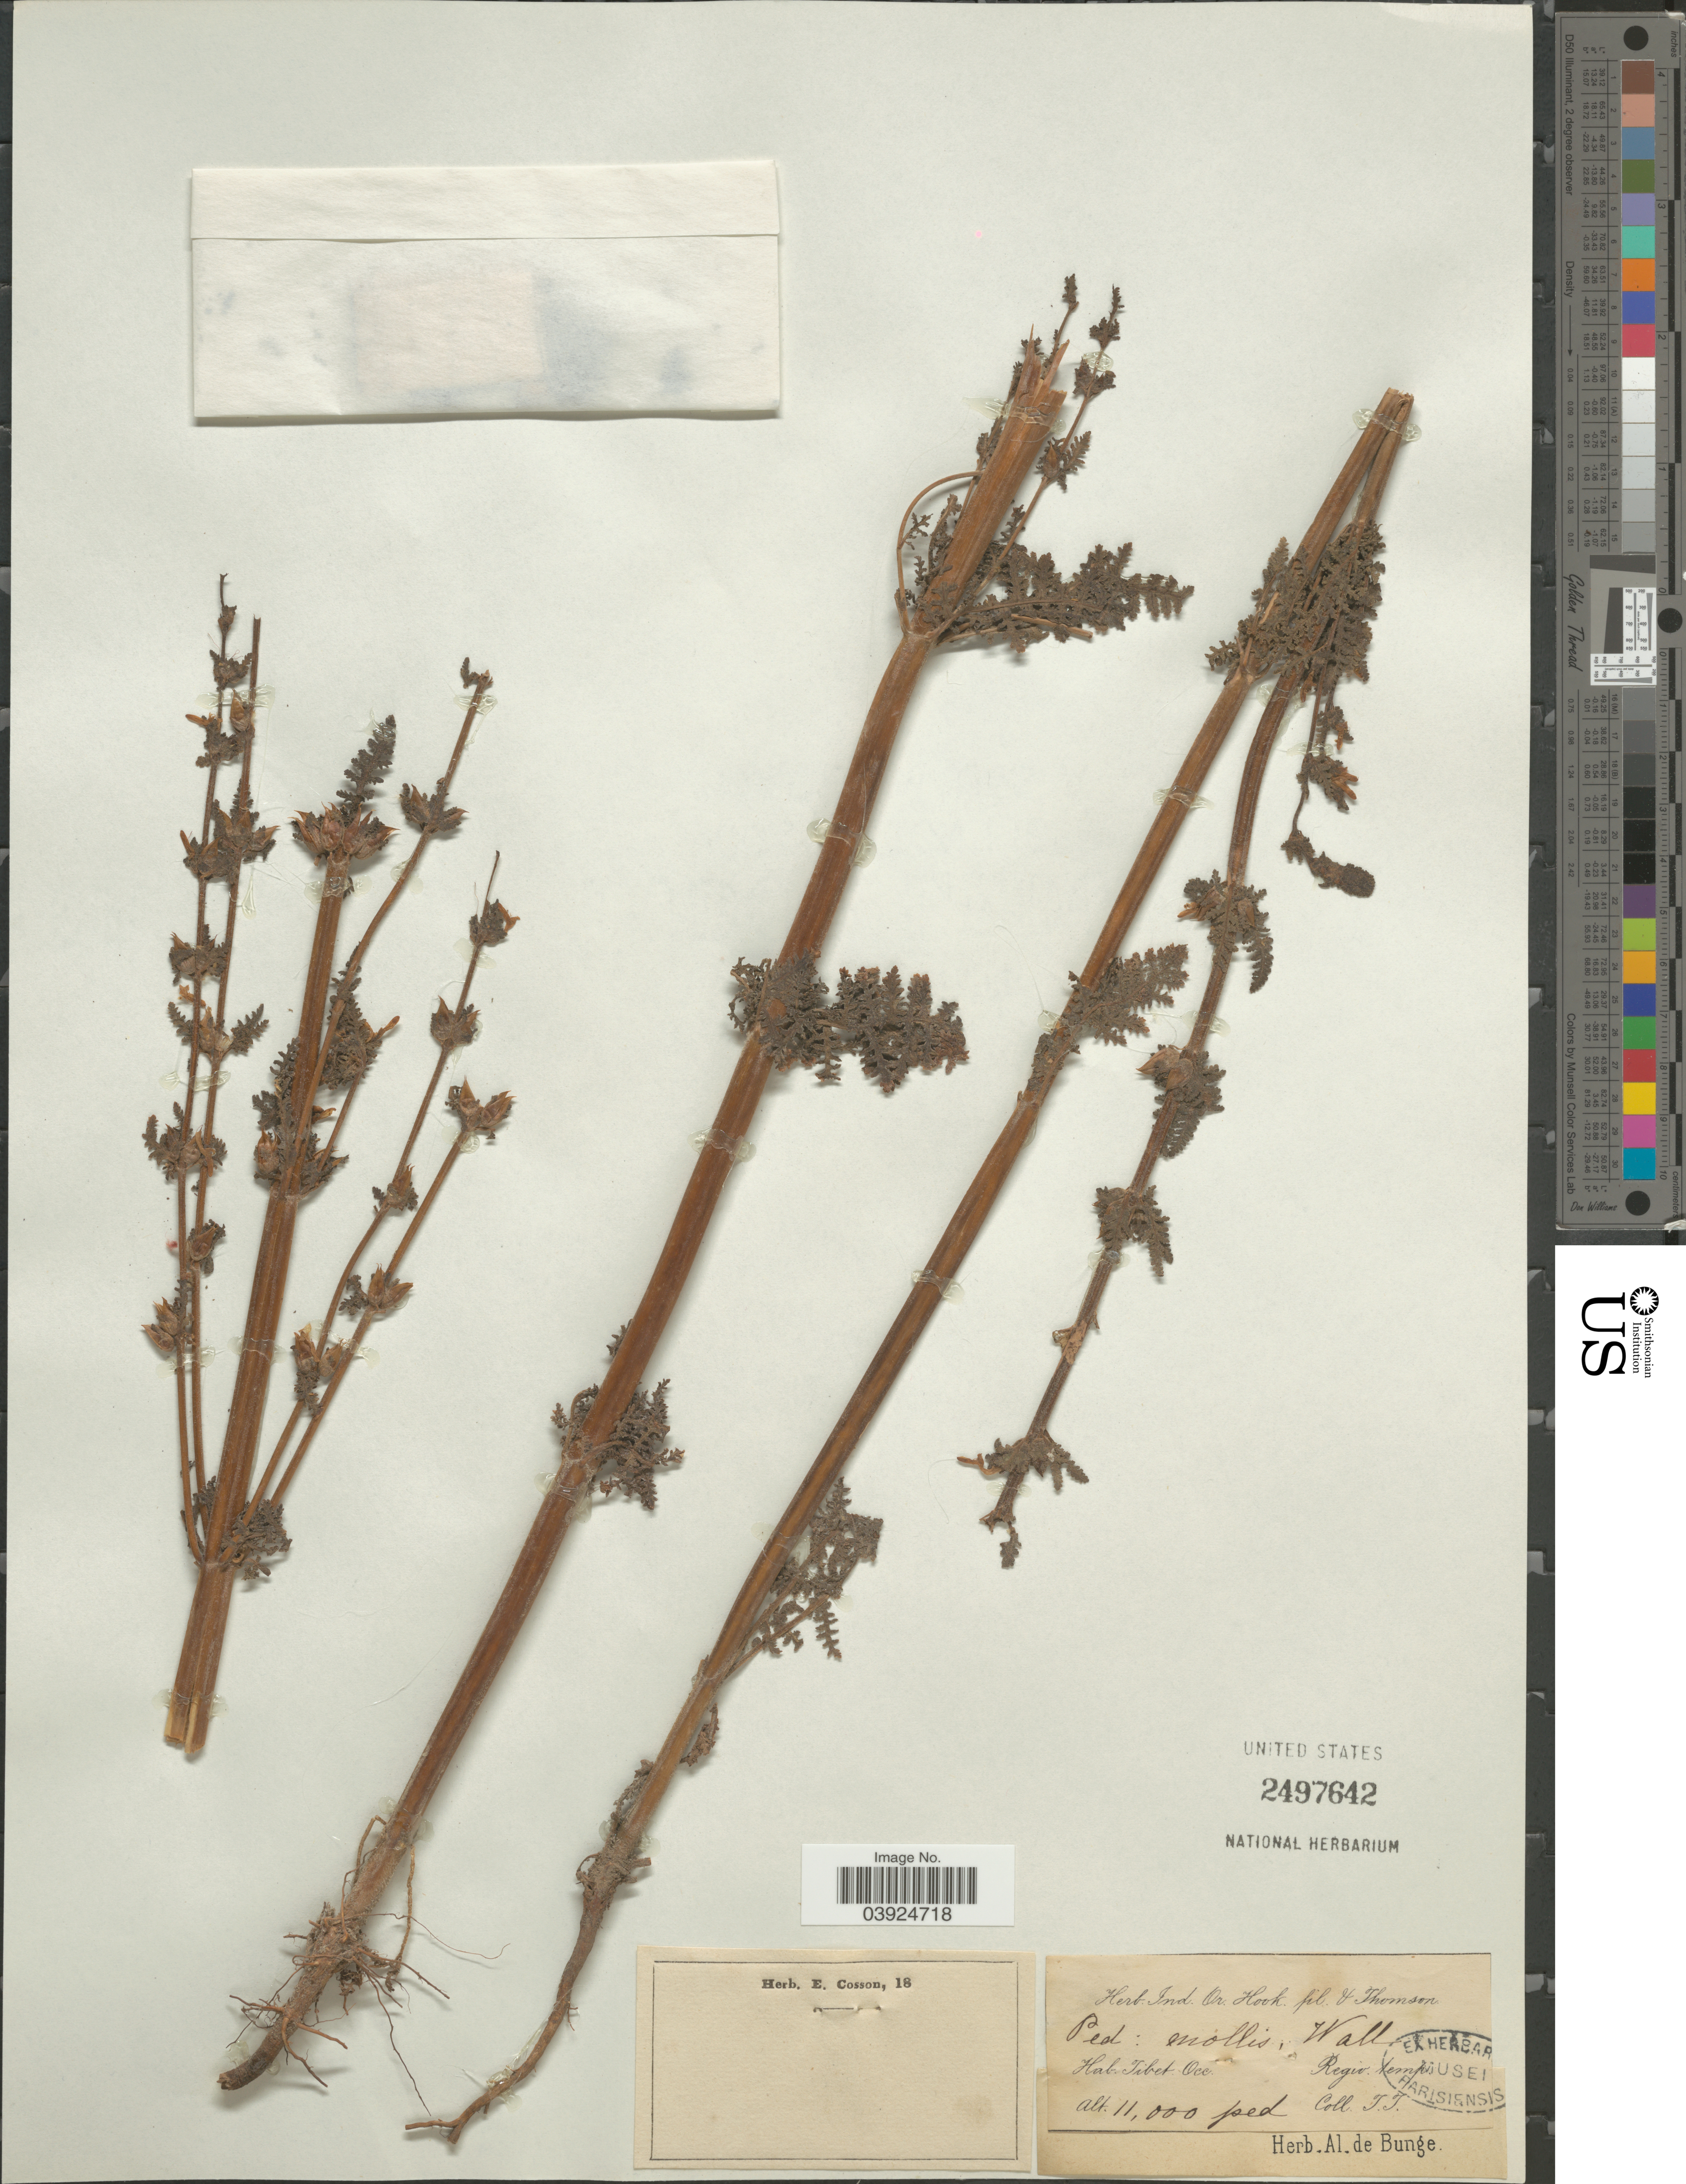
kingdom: Plantae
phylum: Tracheophyta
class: Magnoliopsida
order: Lamiales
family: Orobanchaceae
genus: Pedicularis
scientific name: Pedicularis mollis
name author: Wall. ex Benth.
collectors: T. Thomson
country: China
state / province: Xizang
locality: Tibet. Occ. Regio. temp.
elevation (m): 3353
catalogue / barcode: US 2497642